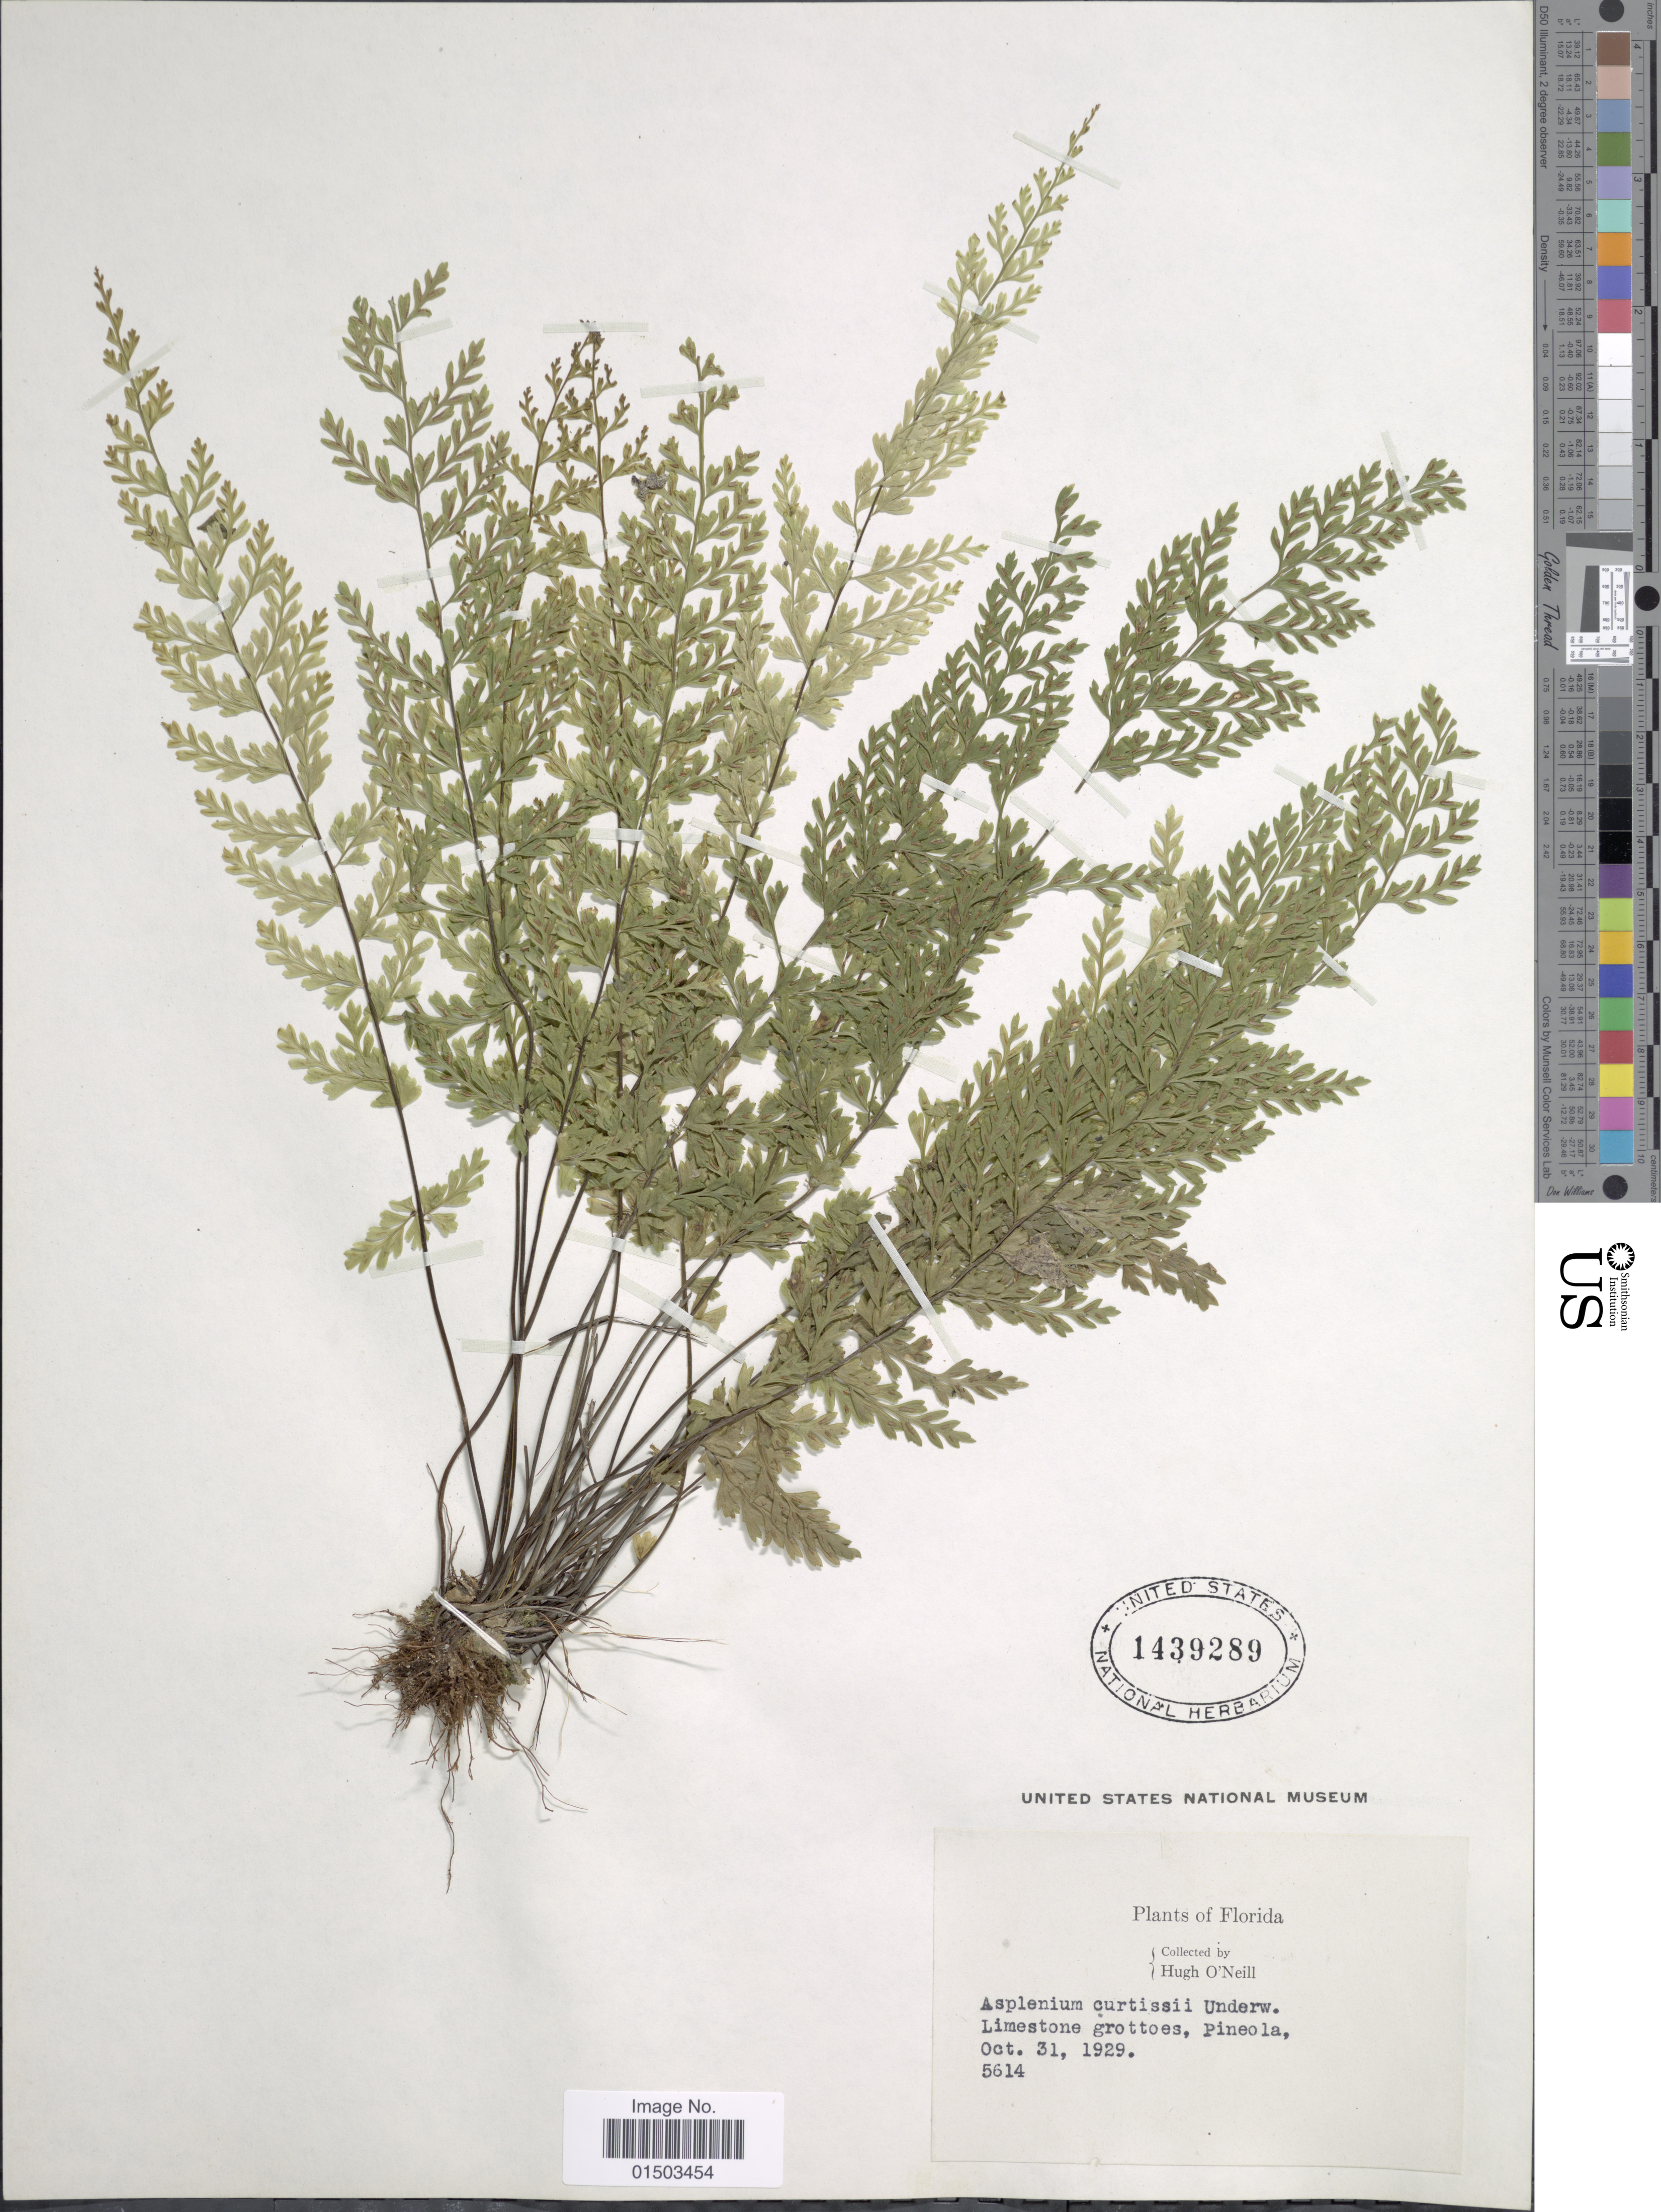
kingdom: Plantae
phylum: Tracheophyta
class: Polypodiopsida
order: Polypodiales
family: Aspleniaceae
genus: Asplenium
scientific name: Asplenium curtissii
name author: Underw.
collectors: H. O'neil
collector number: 5614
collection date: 1929-10-31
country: United States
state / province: Florida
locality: Limestone grottoes, Pineola.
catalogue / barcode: US 1439289